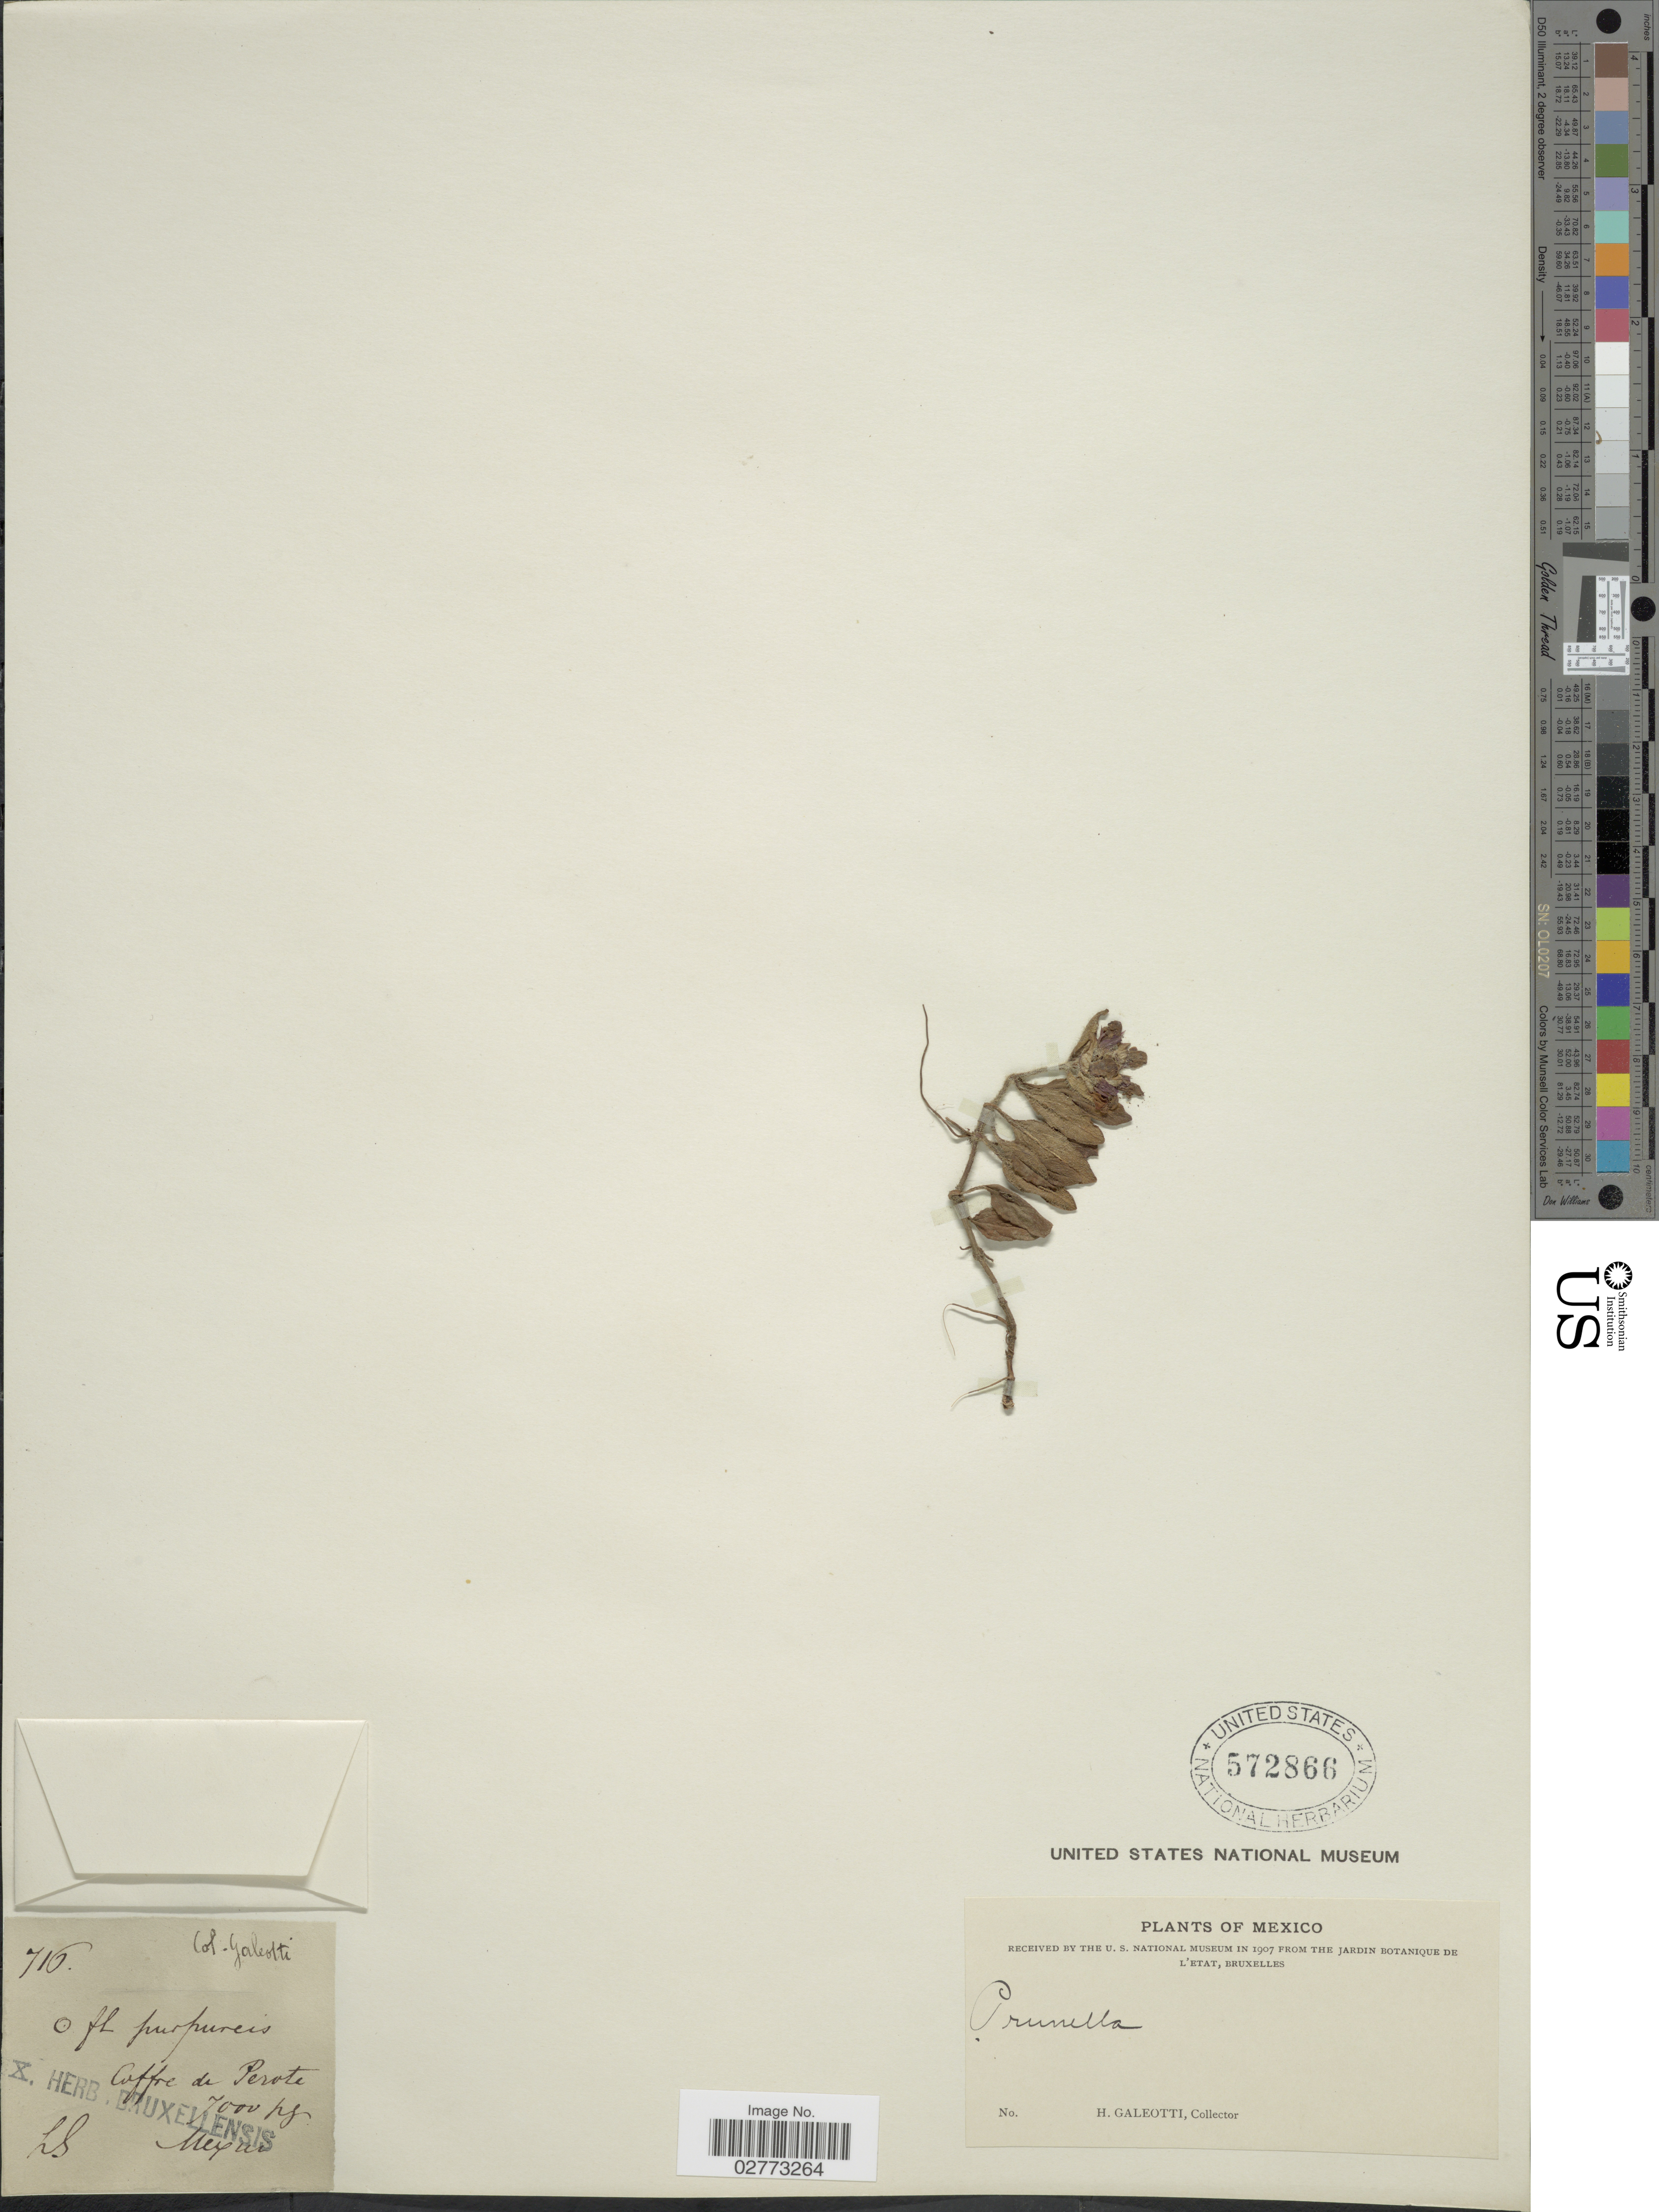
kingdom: Plantae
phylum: Tracheophyta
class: Magnoliopsida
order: Lamiales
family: Lamiaceae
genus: Prunella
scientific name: Prunella vulgaris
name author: L.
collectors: H. G. Galeotti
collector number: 716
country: Mexico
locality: Cuffre de Perota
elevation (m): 2134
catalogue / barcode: US 572866